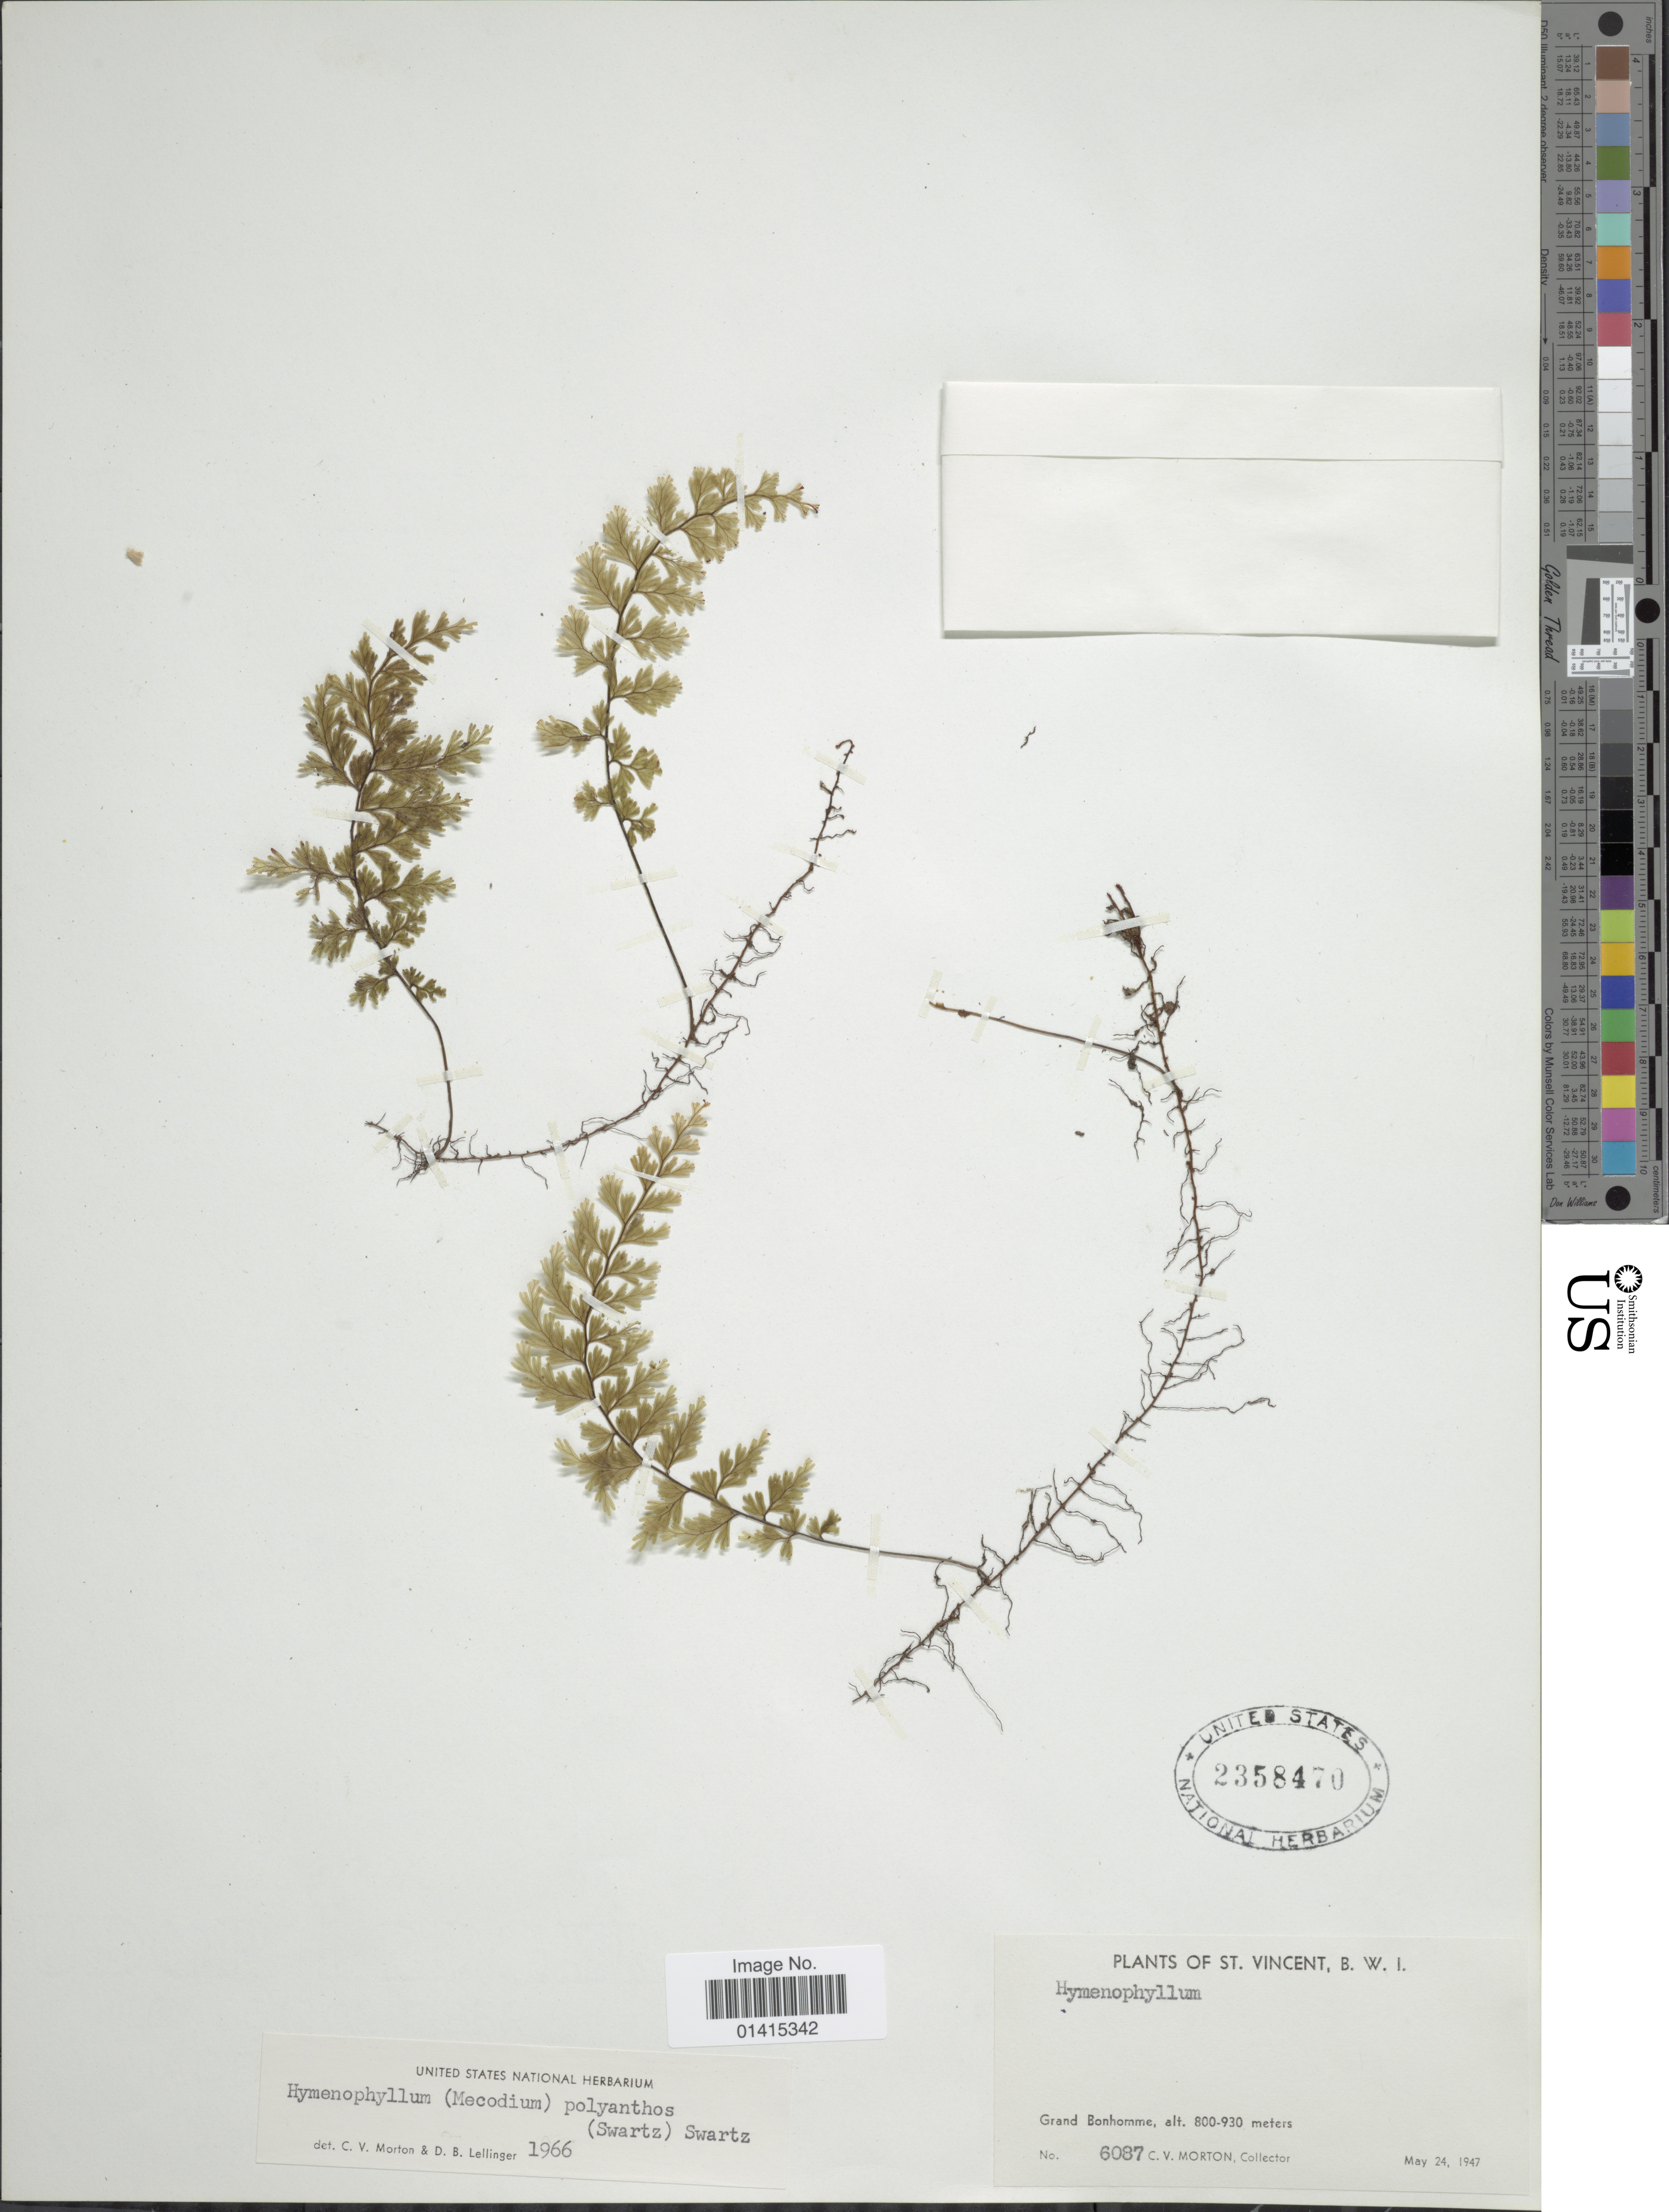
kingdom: Plantae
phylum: Tracheophyta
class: Polypodiopsida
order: Hymenophyllales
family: Hymenophyllaceae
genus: Hymenophyllum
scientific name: Hymenophyllum polyanthos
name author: (Sw.) Sw.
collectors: C. V. Morton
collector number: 6087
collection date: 1947-05-24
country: St. Vincent - Grenadines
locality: St. Vincent, B.W.I., Grand Bonhomme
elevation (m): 800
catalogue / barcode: US 2358470